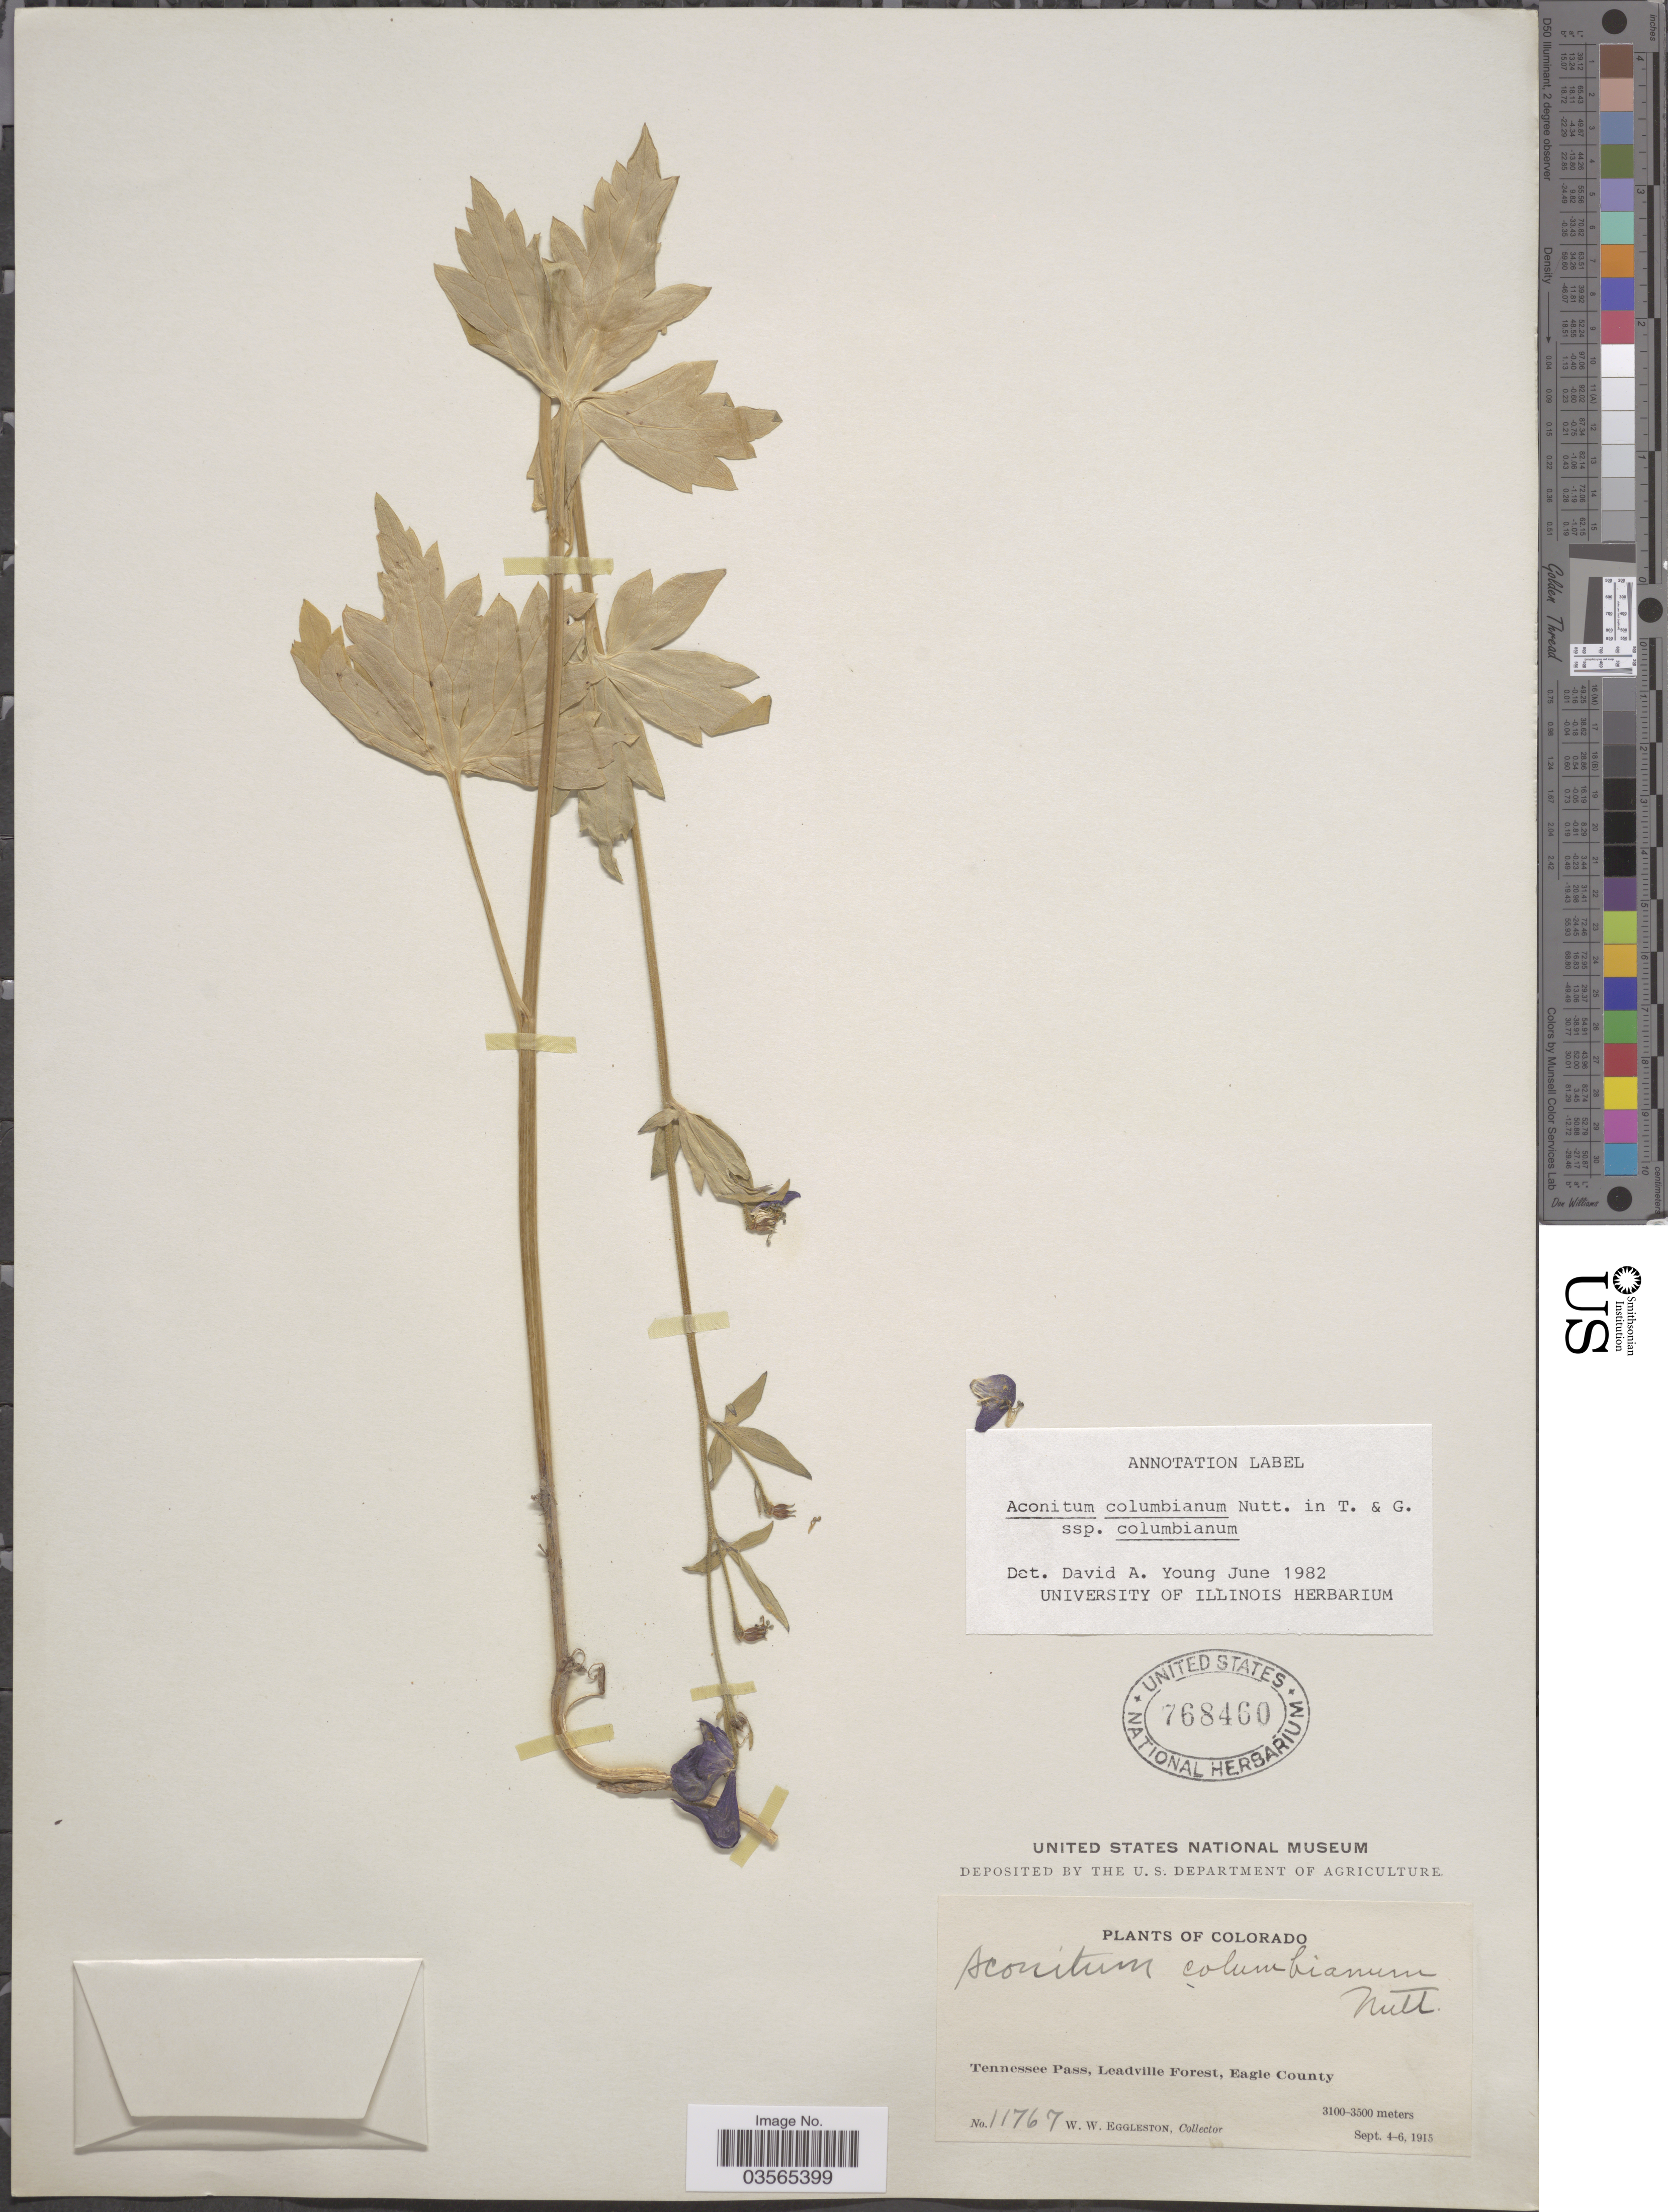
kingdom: Plantae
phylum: Tracheophyta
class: Magnoliopsida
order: Ranunculales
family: Ranunculaceae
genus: Aconitum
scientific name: Aconitum columbianum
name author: Nutt.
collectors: W. W. Eggleston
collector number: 11767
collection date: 1915-09-04/1915-09-06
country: United States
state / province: Colorado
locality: Tennessee Pass, Leadville Forest, Eagle County.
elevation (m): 3100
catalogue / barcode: US 768460